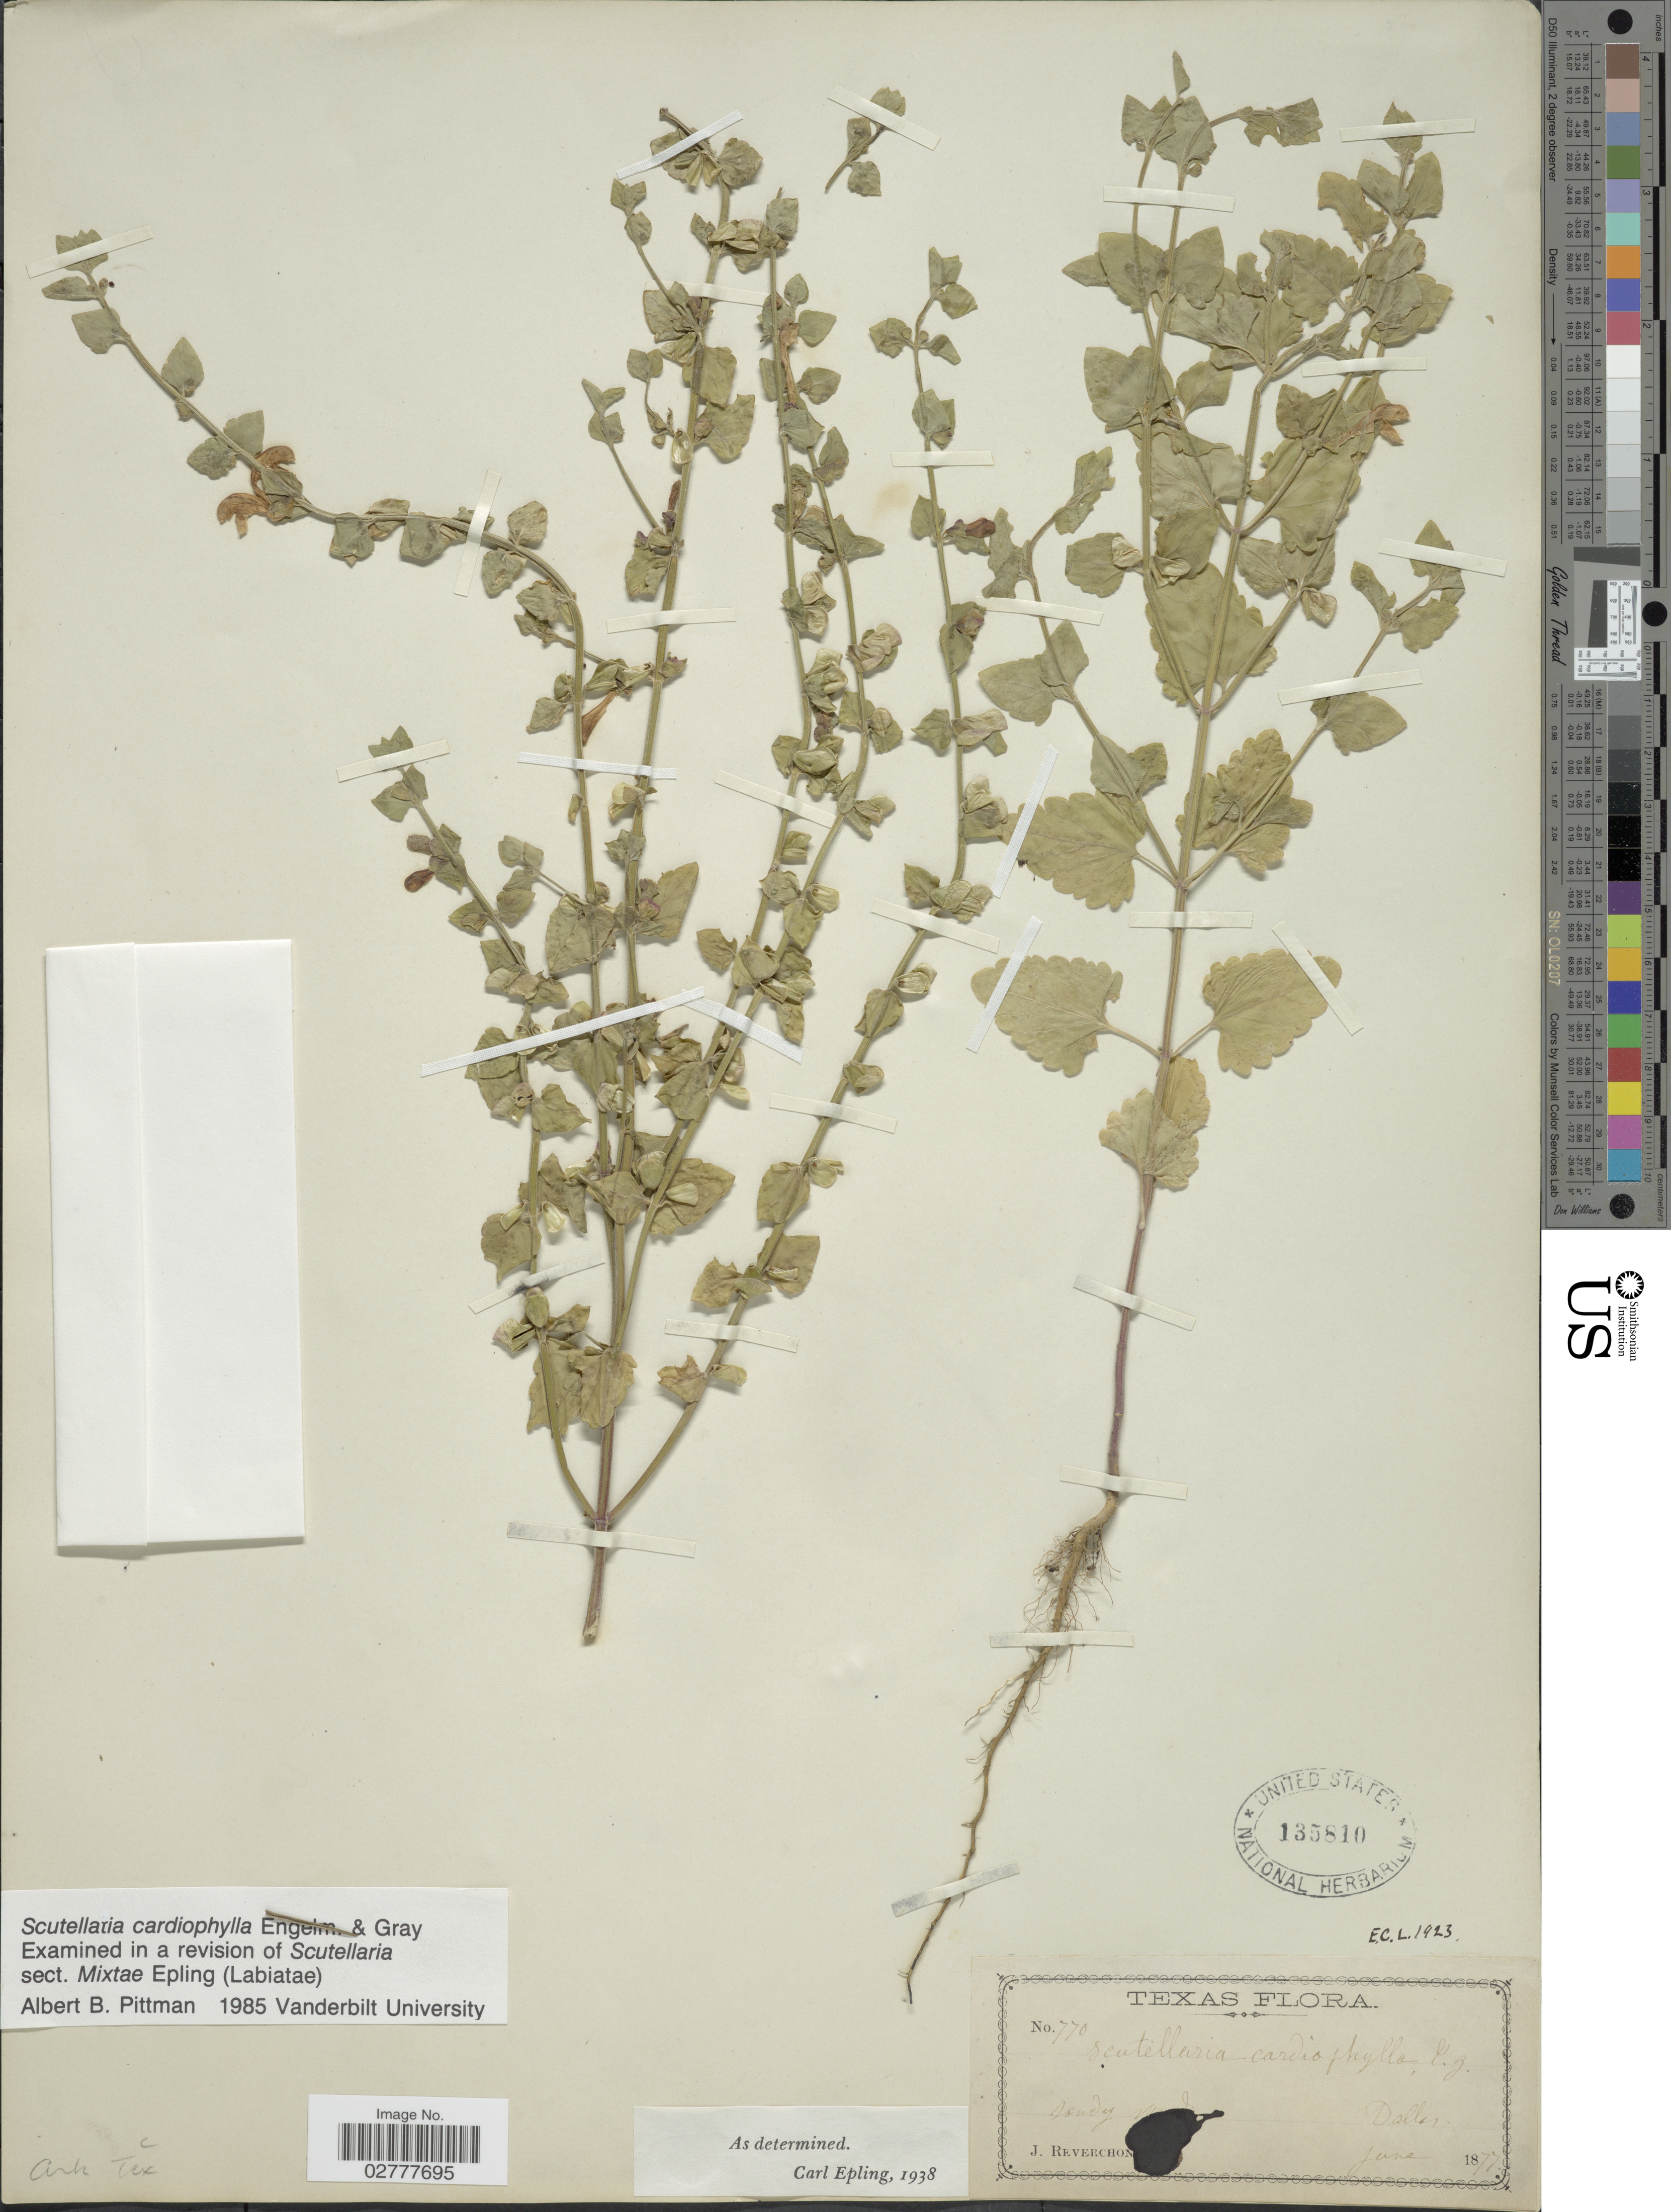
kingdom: Plantae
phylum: Tracheophyta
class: Magnoliopsida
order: Lamiales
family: Lamiaceae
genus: Scutellaria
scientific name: Scutellaria cardiophylla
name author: Engelm. & A. Gray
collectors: J. Reverchon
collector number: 770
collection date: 1877-06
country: United States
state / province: Texas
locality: Dallas.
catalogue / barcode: US 135810